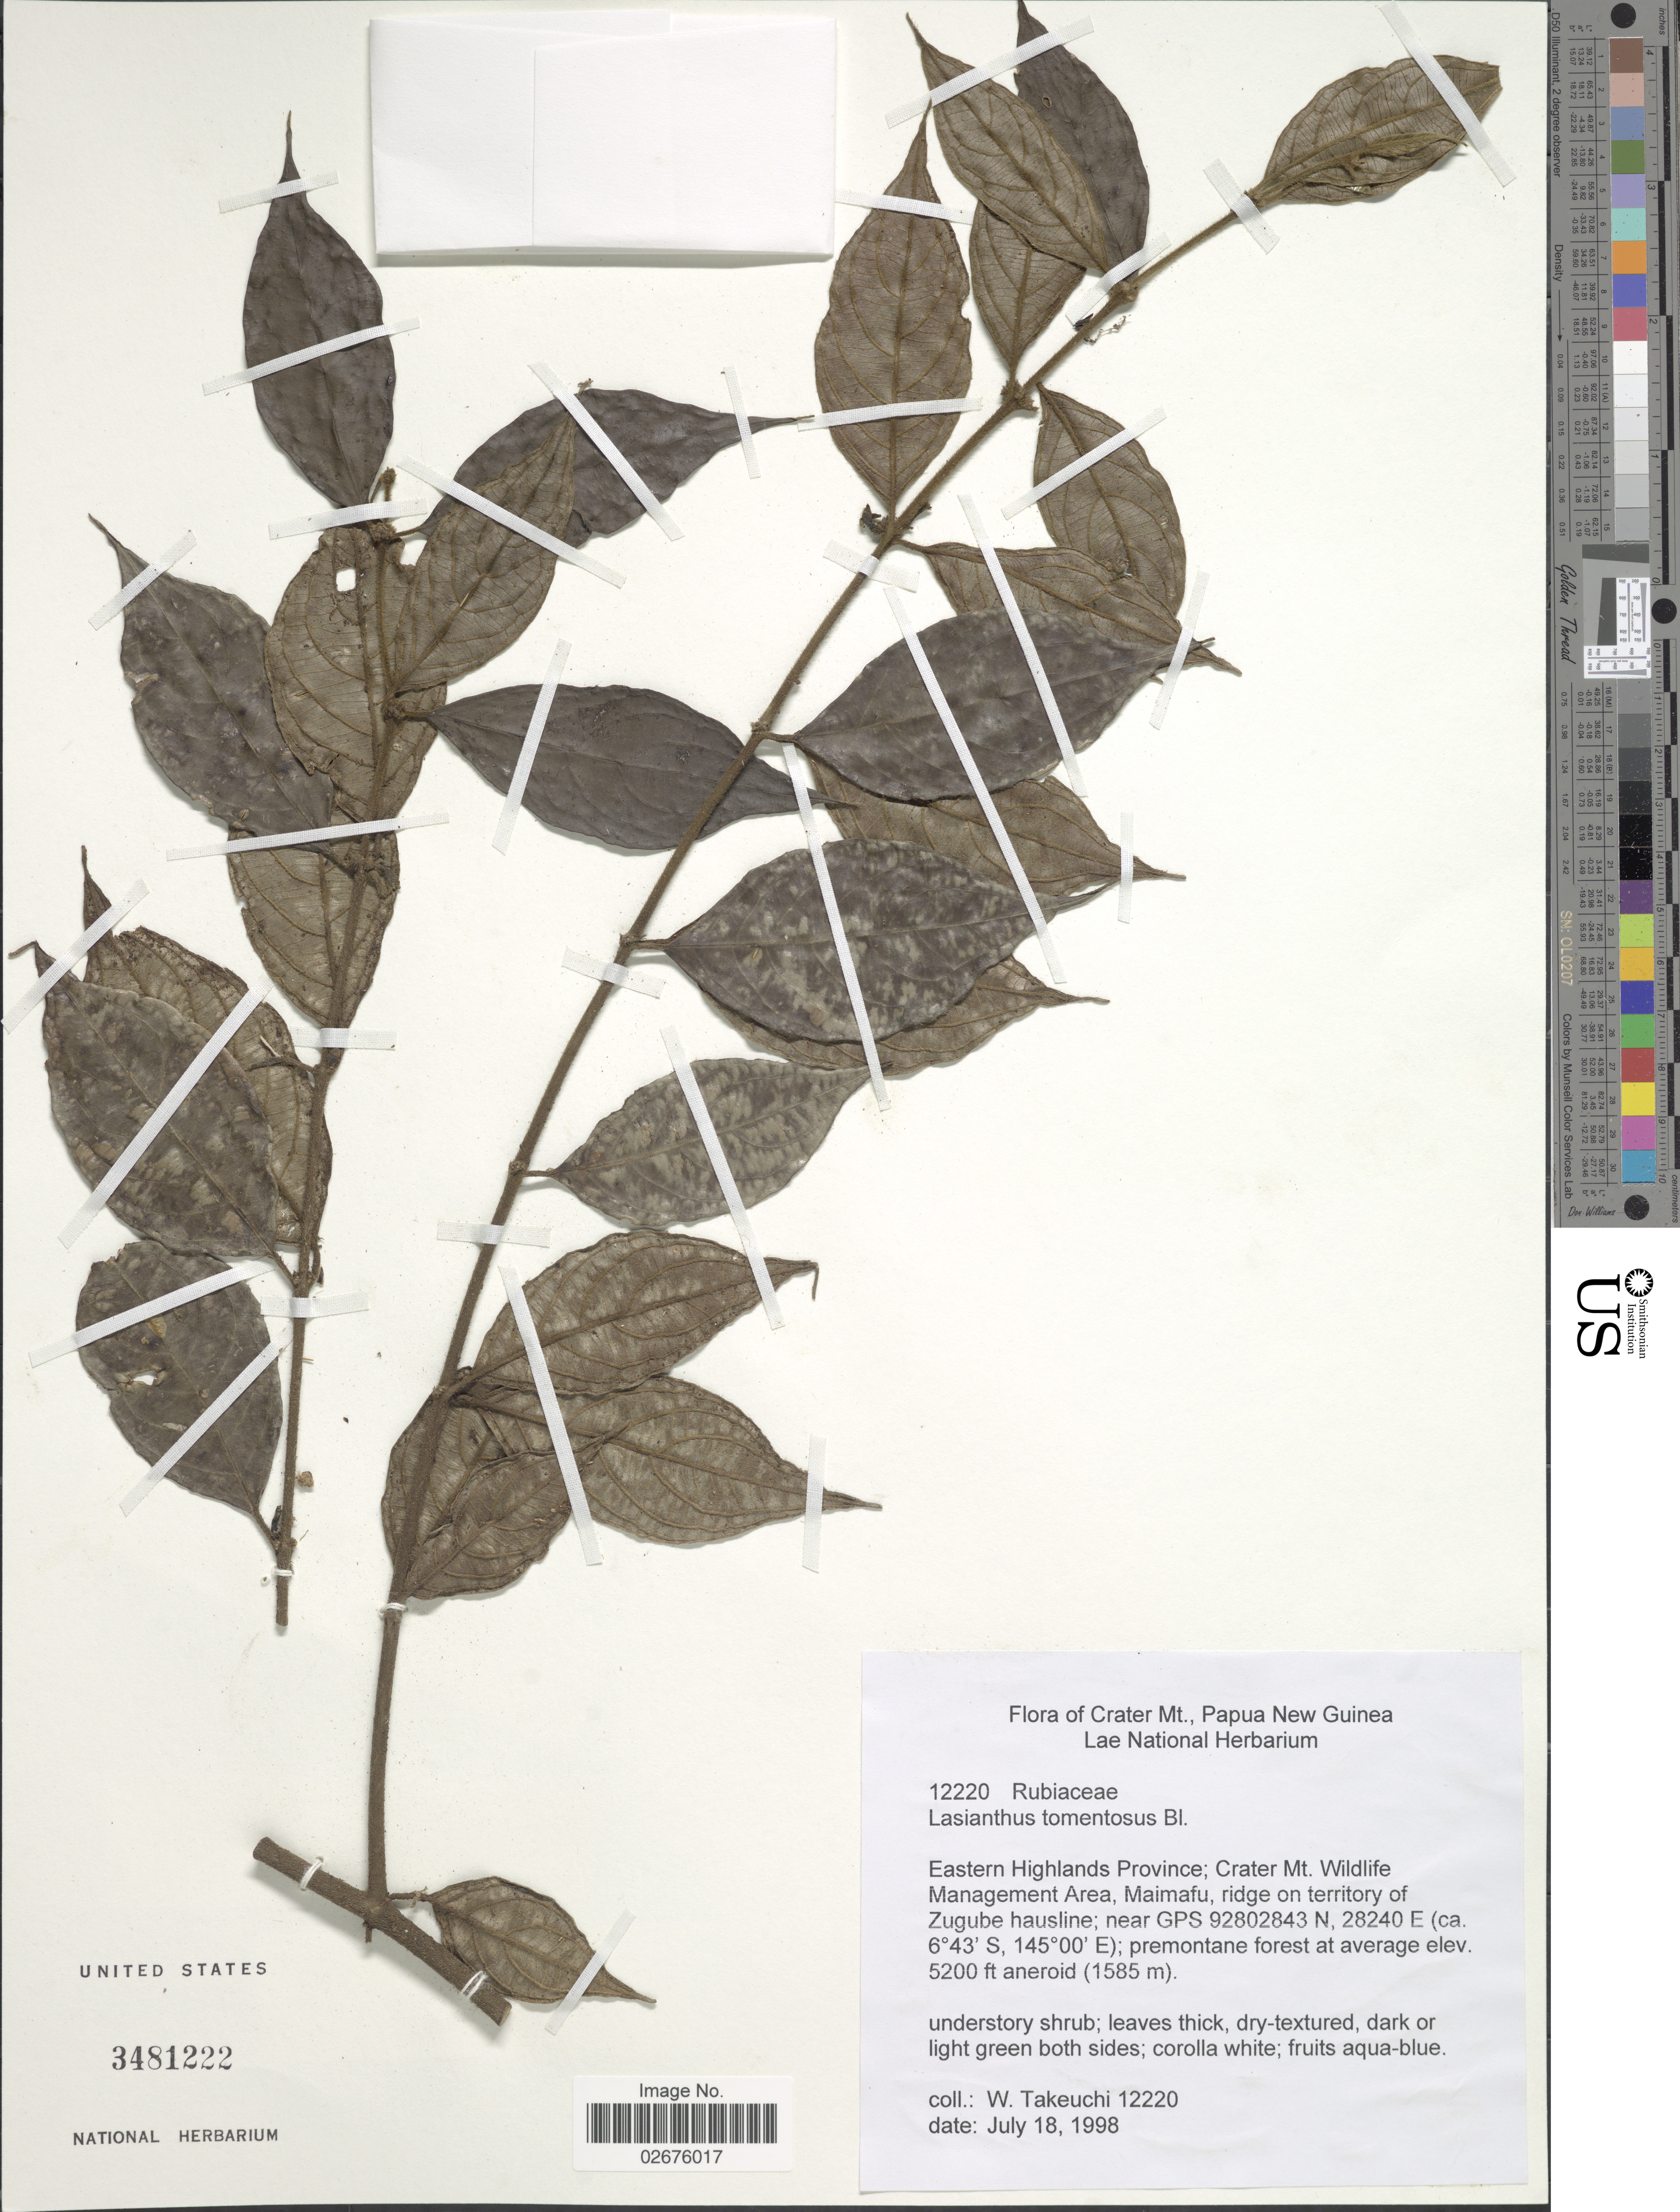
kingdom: Plantae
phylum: Tracheophyta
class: Magnoliopsida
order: Gentianales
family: Rubiaceae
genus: Lasianthus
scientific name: Lasianthus tomentosus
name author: Blume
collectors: W. Takeuchi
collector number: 12220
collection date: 1998-07-18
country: Papua New Guinea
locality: Crater Mt. Eastern Highlands Province; Crater Mt. Wildlife Management Area, Maimafu, ridge of territory of Zugube hausline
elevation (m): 1585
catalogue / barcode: US 3481222